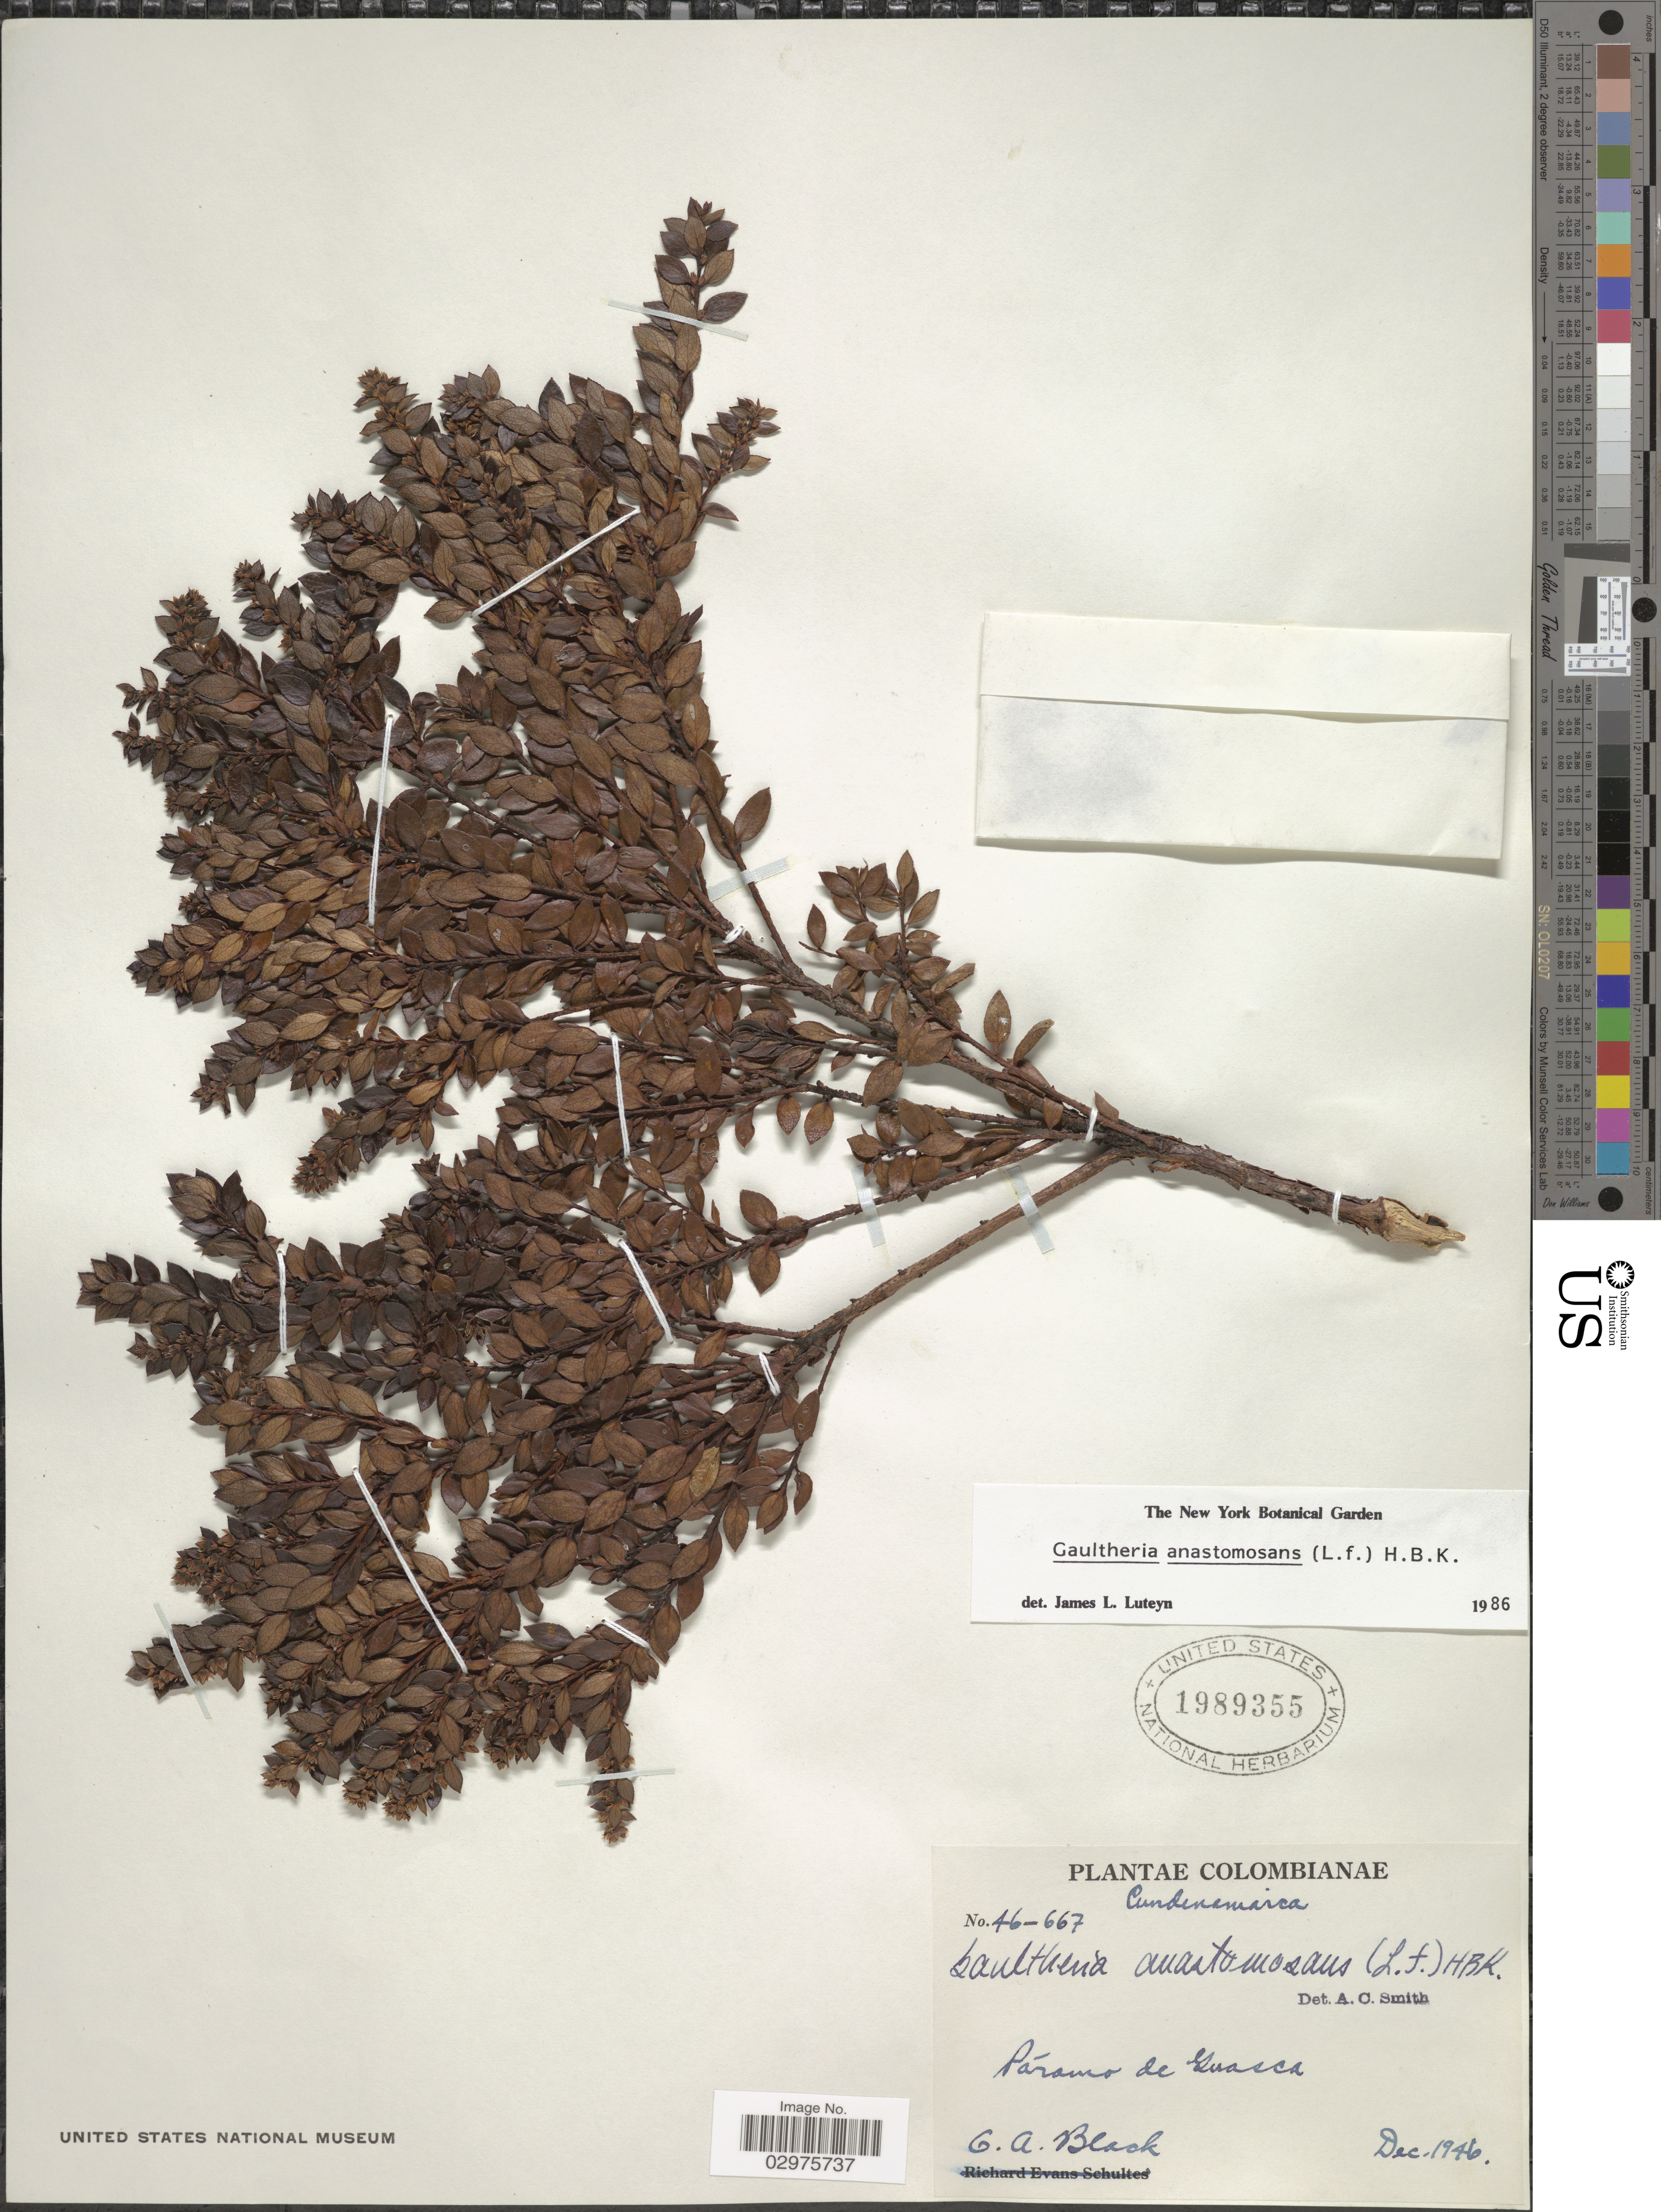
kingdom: Plantae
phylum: Tracheophyta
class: Magnoliopsida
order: Ericales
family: Ericaceae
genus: Gaultheria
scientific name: Gaultheria anastomosans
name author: (L. f.) Kunth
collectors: G. A. Black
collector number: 46-667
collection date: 1946-12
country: Colombia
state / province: Cundinamarca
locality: Páramo de Guasca.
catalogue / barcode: US 1989355